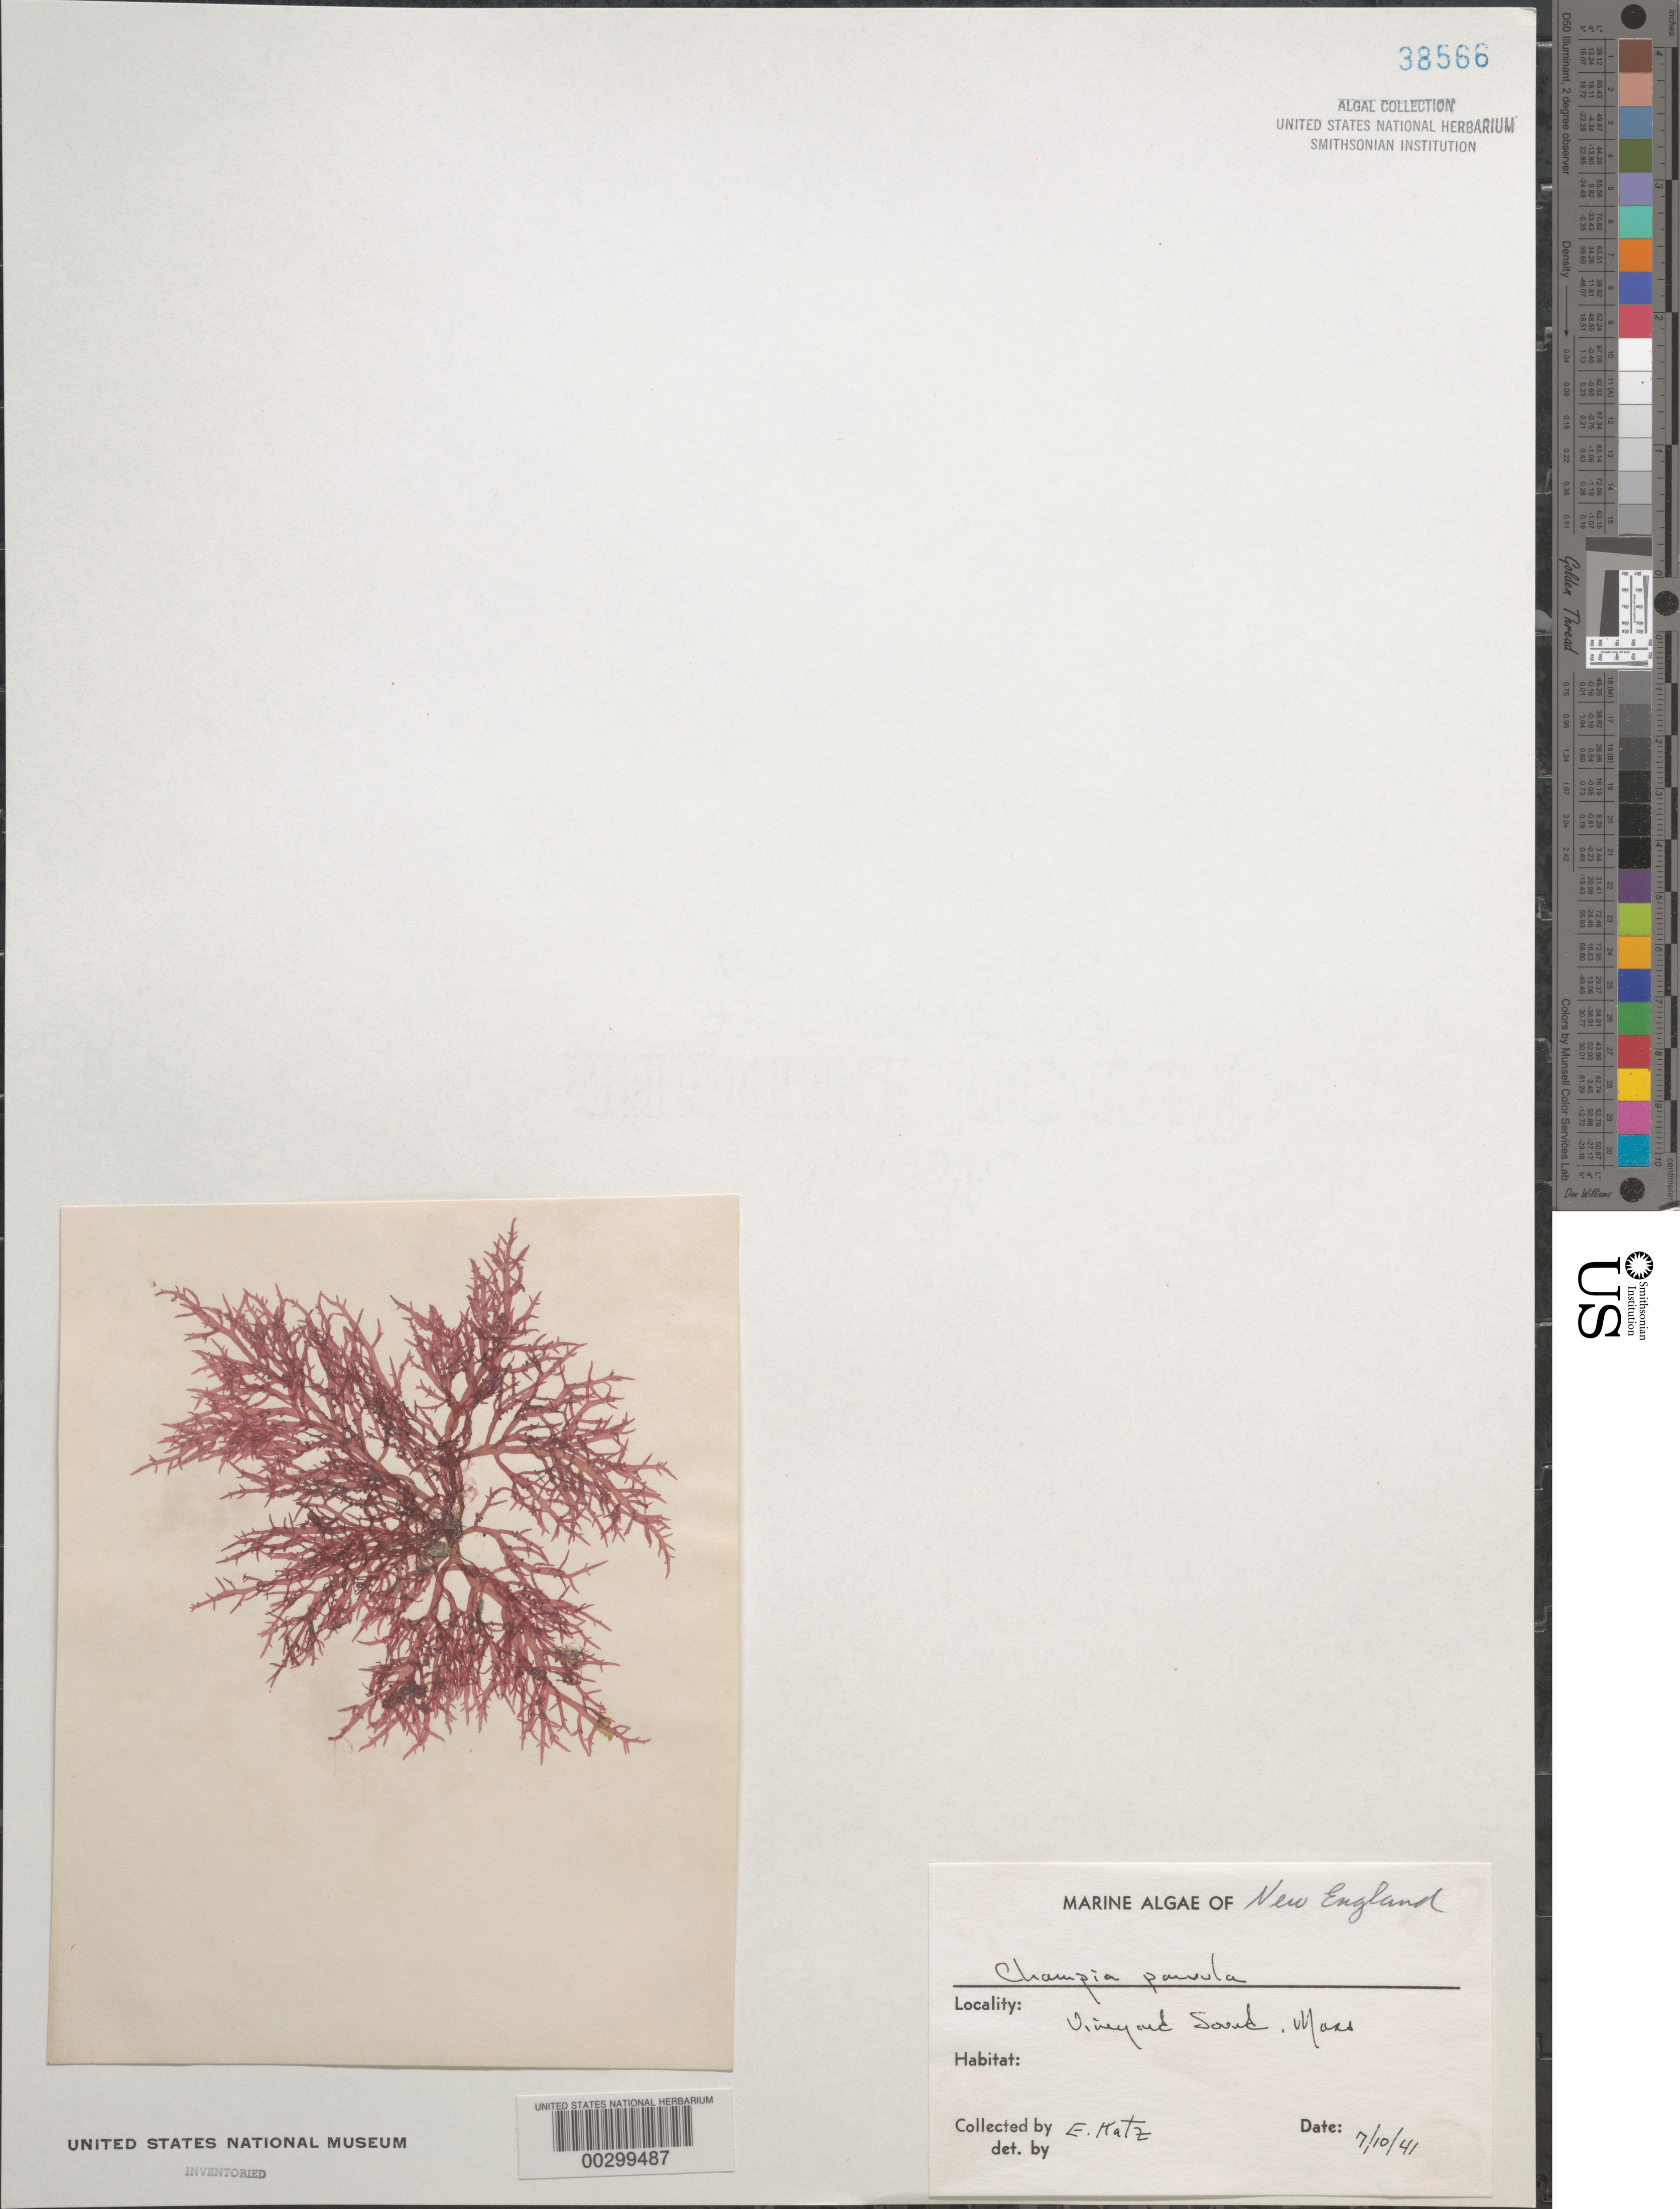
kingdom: Plantae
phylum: Rhodophyta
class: Florideophyceae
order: Rhodymeniales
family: Champiaceae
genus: Champia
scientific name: Champia parvula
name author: (C. Agardh) Harv.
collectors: E. Katz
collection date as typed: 10 Jul 1941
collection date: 1941-07-10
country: United States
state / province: Massachusetts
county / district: Dukes County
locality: Vineyard Sound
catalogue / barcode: US 38566